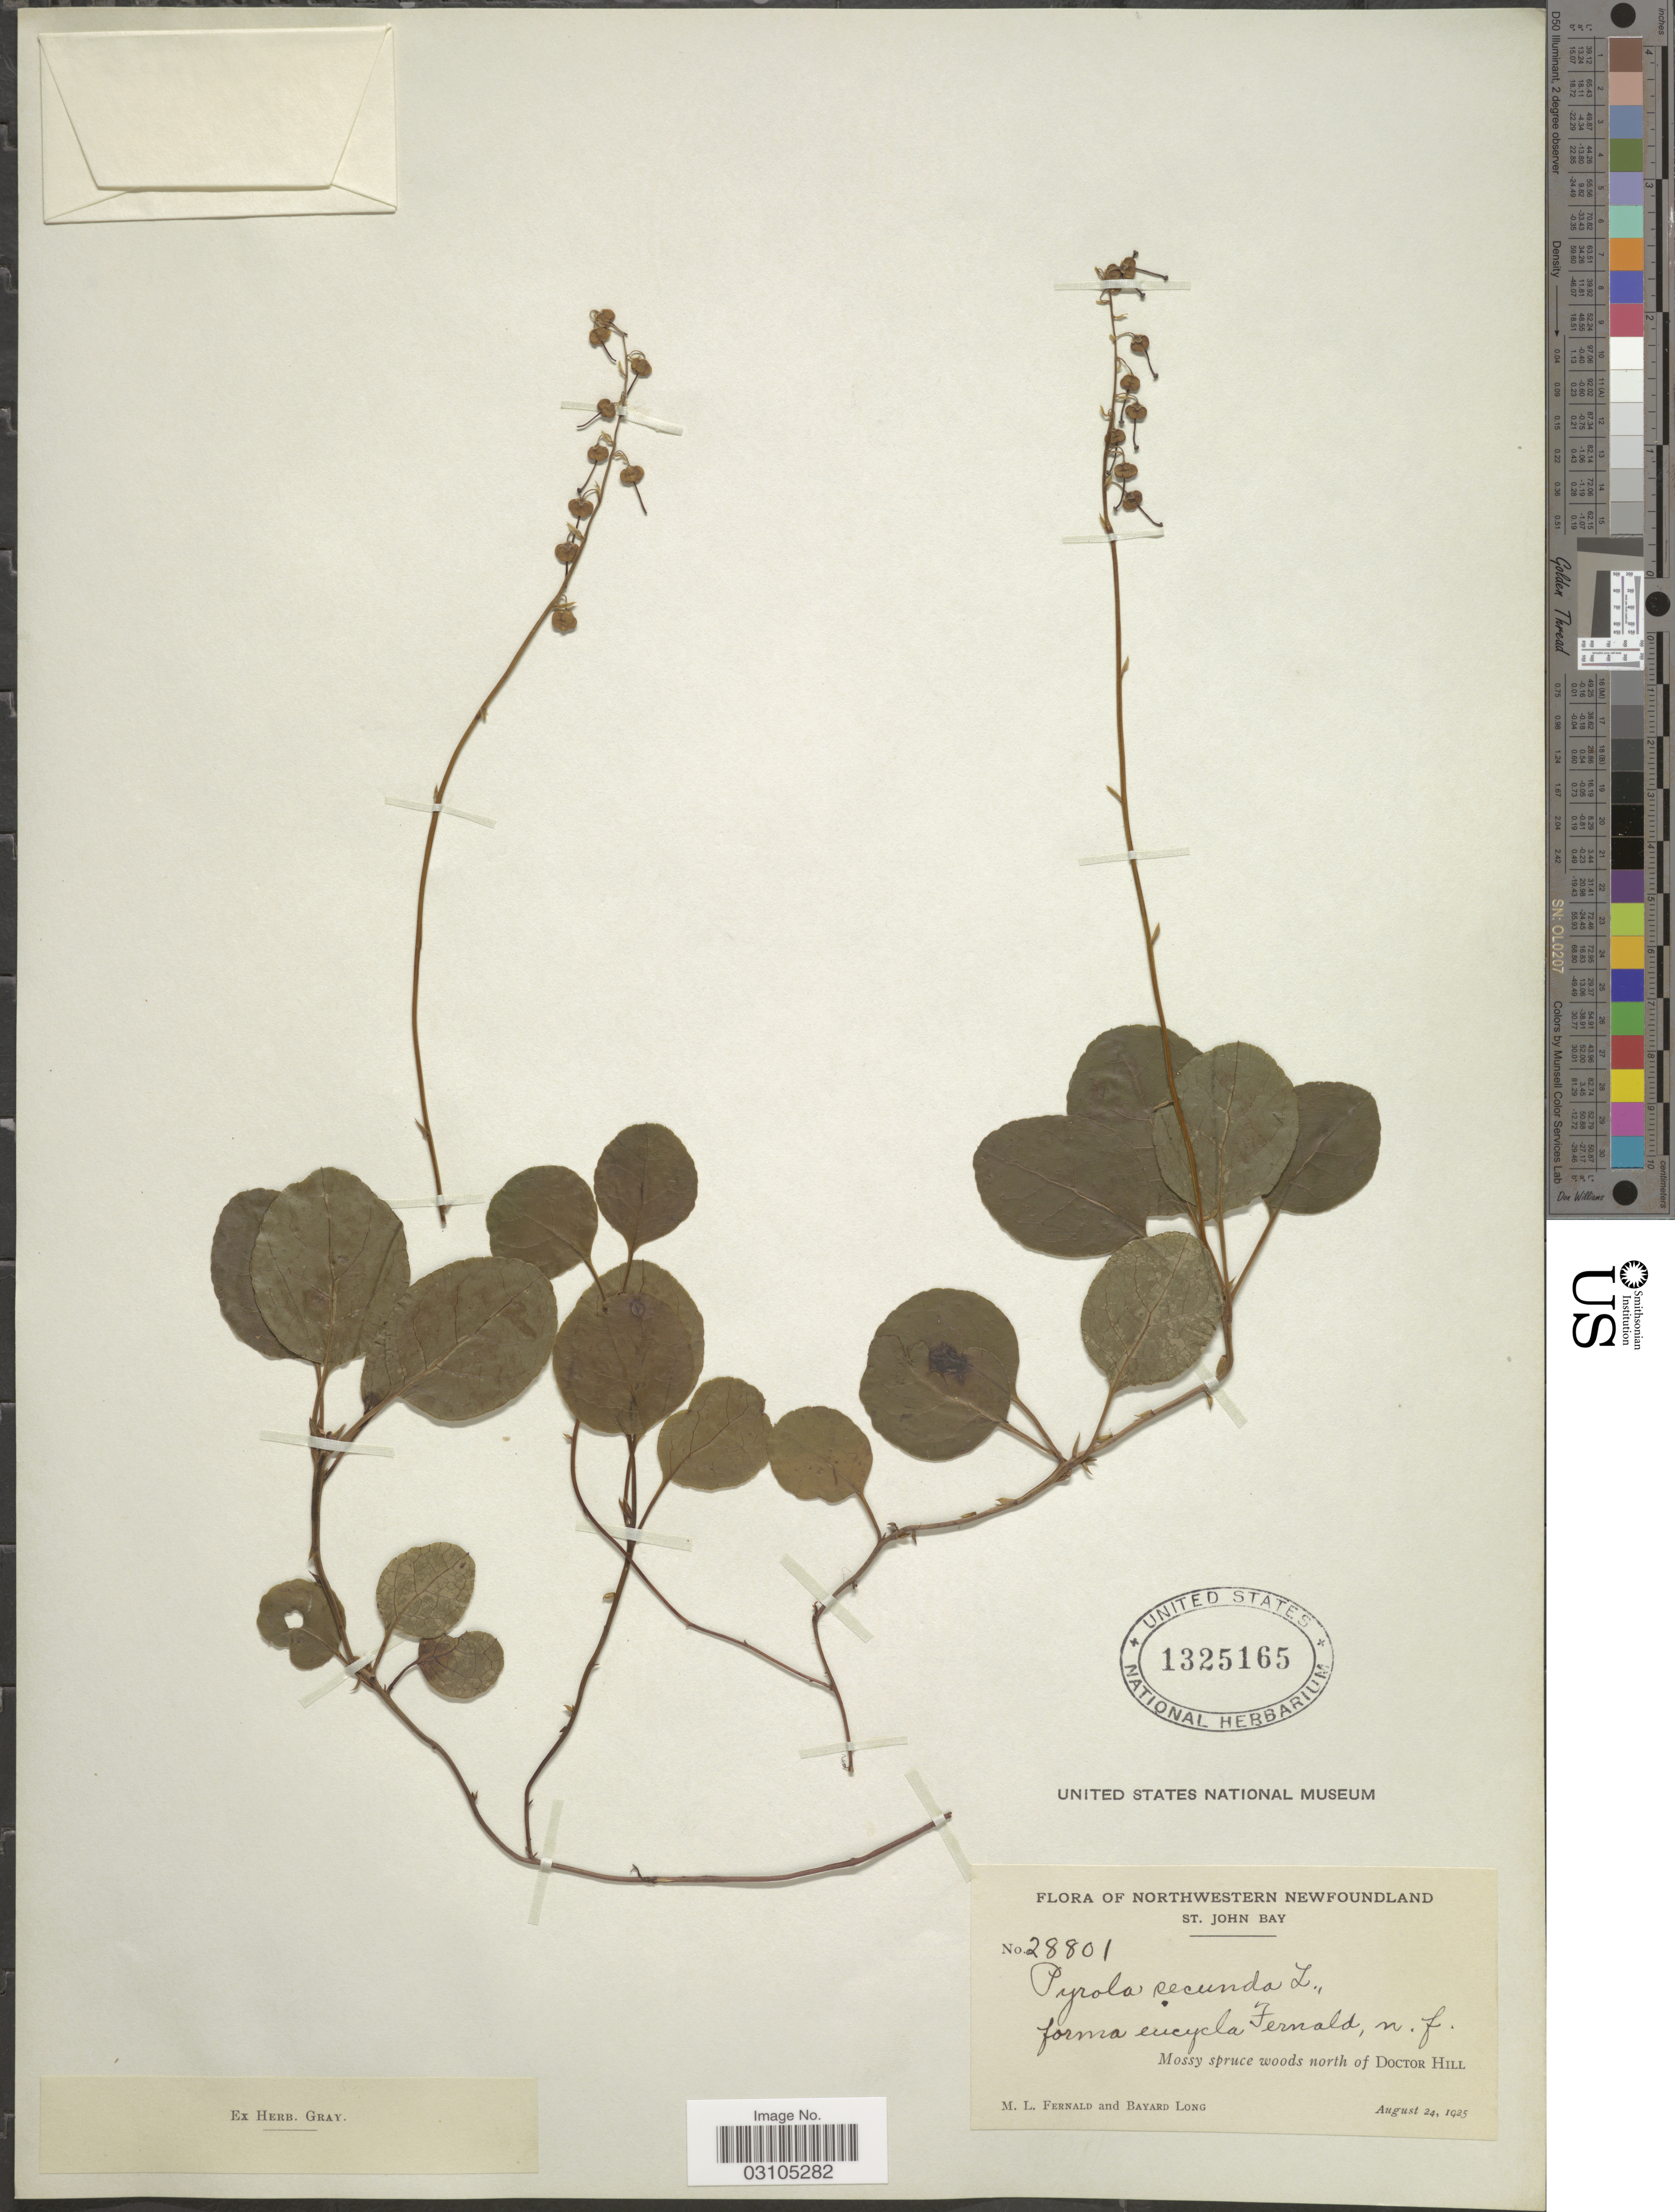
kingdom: Plantae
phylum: Tracheophyta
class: Magnoliopsida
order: Ericales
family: Ericaceae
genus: Orthilia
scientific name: Orthilia secunda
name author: (L.) House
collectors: M. L. Fernald & B. Long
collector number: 28801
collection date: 1925-08-24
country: Canada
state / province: Newfoundland and Labrador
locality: Northwestern Newfoundland. St. John Bay. North of Doctor Hill.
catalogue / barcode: US 1325165